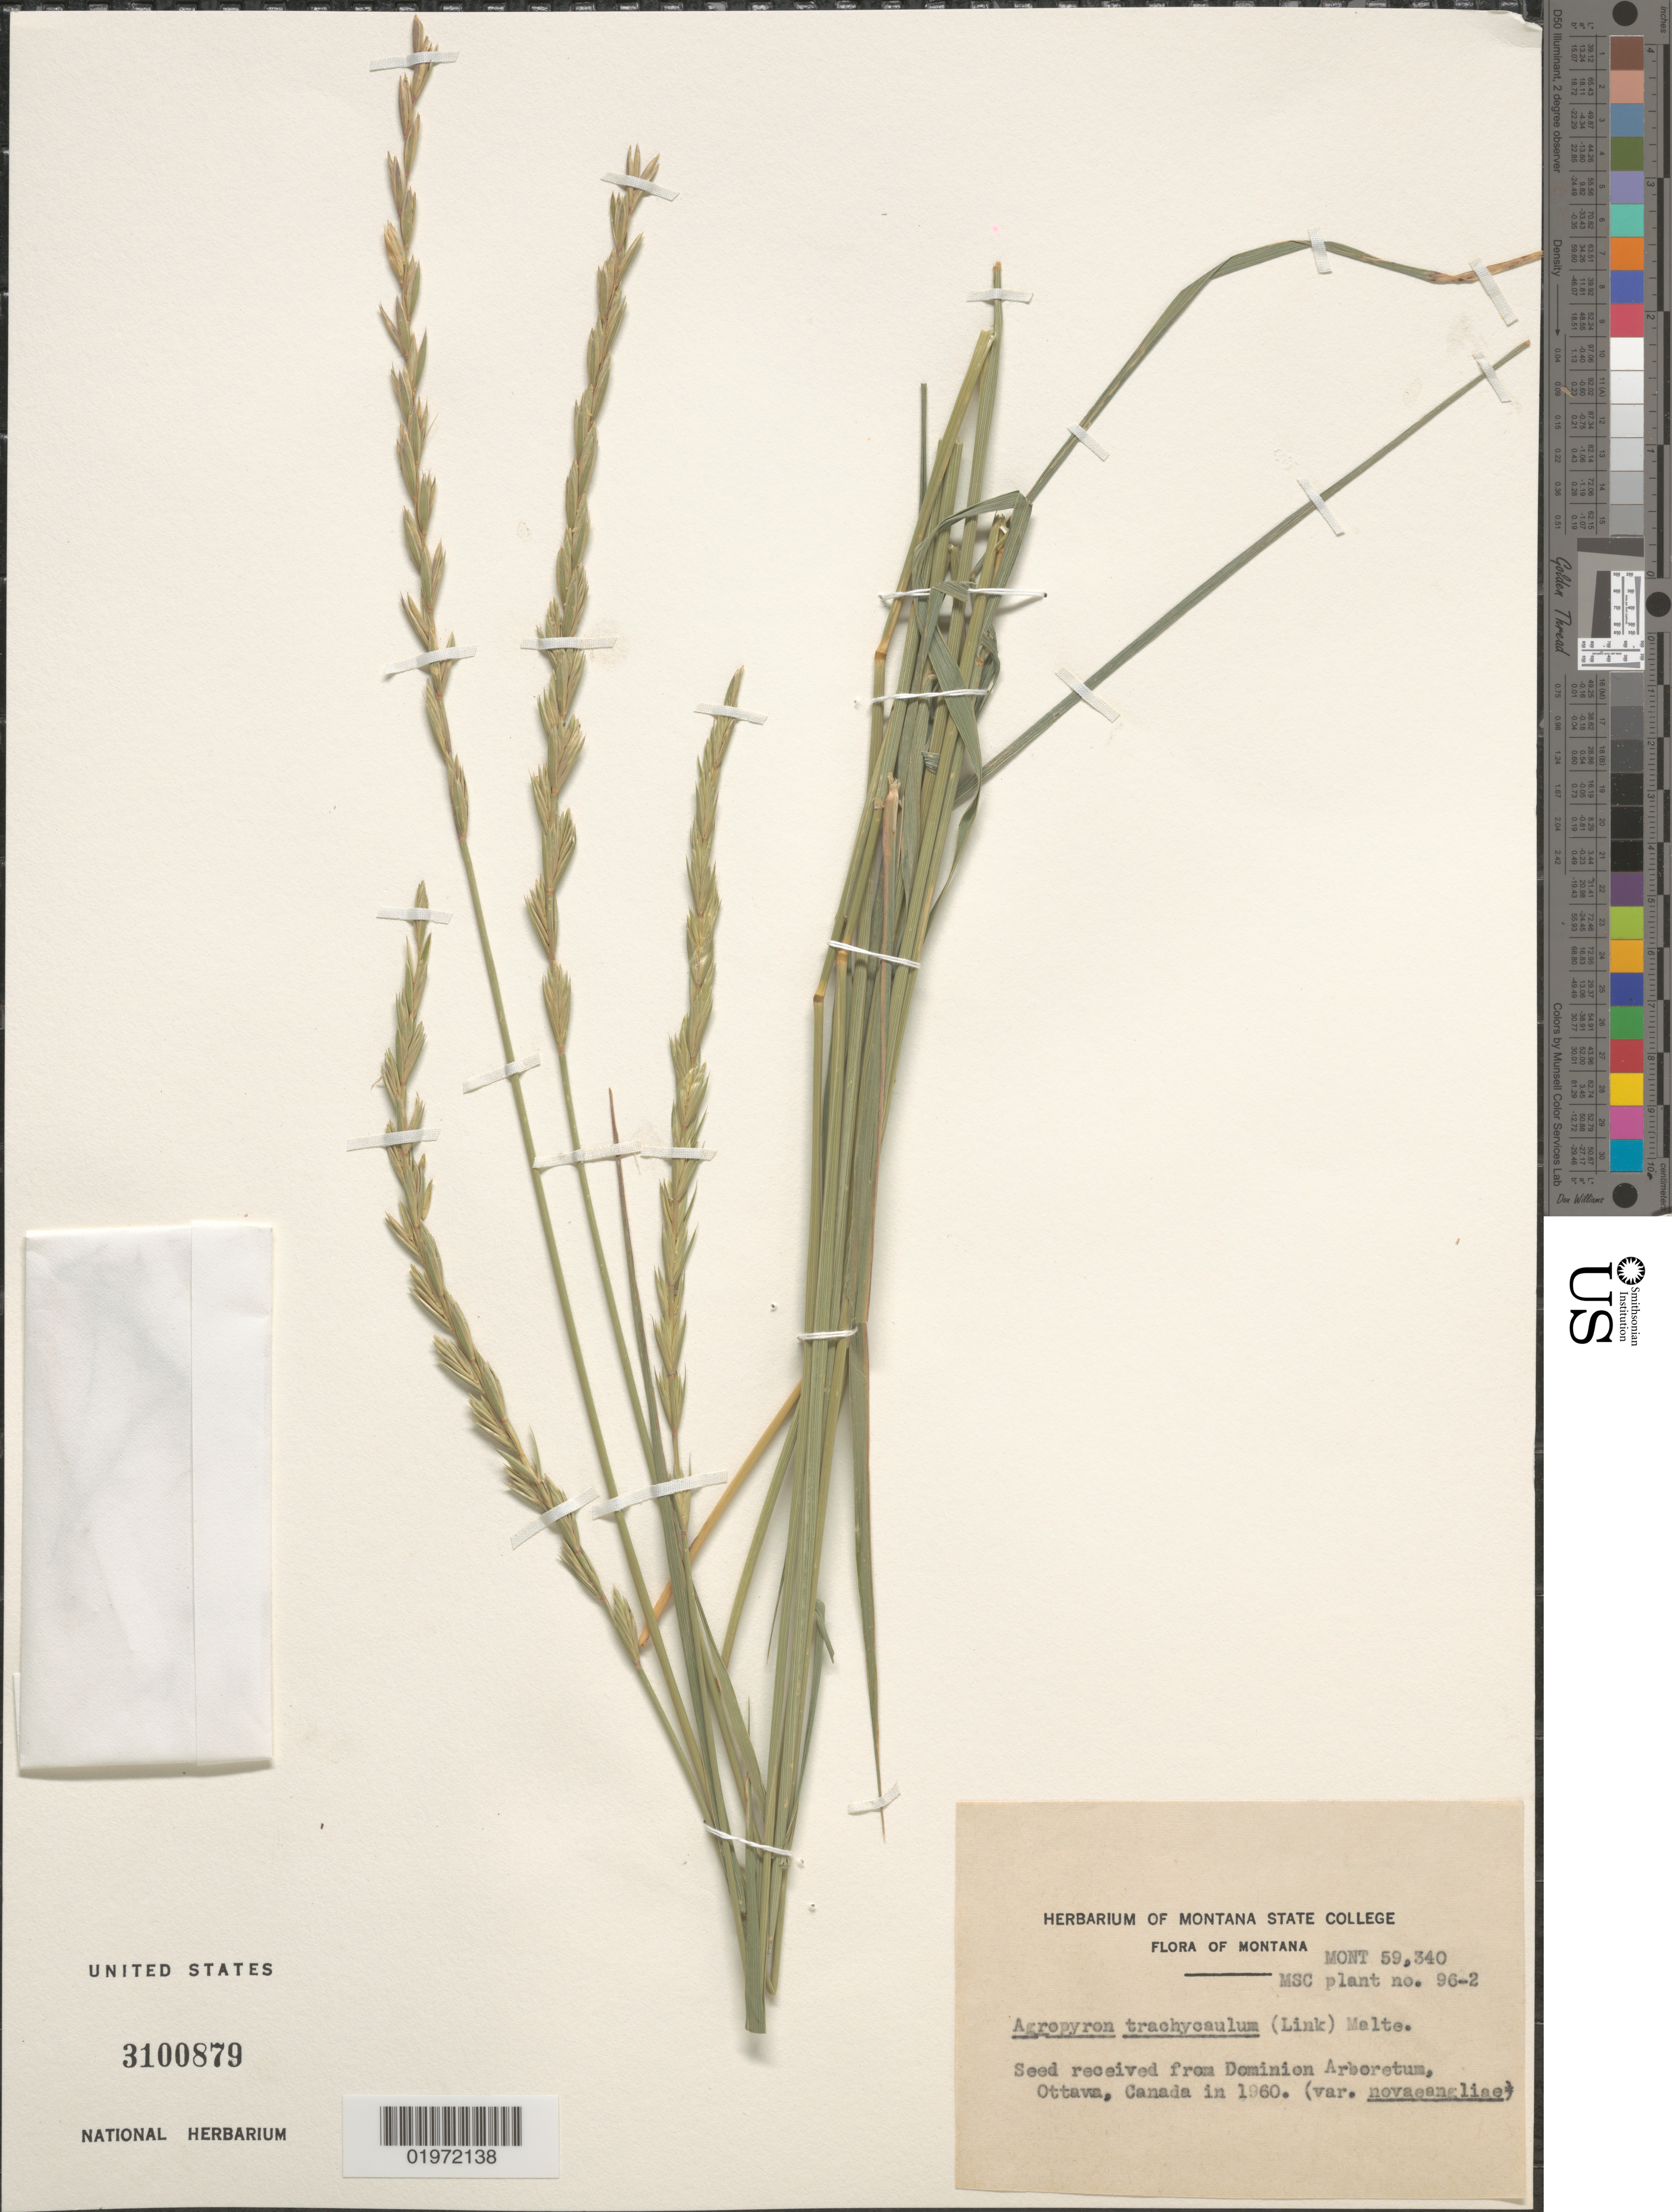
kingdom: Plantae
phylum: Tracheophyta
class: Liliopsida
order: Poales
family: Poaceae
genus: Elymus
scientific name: Elymus trachycaulus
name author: (Link) Gould ex Shinners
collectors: ex herb. Montana State College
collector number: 59340?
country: United States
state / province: Montana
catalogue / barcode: US 3100879